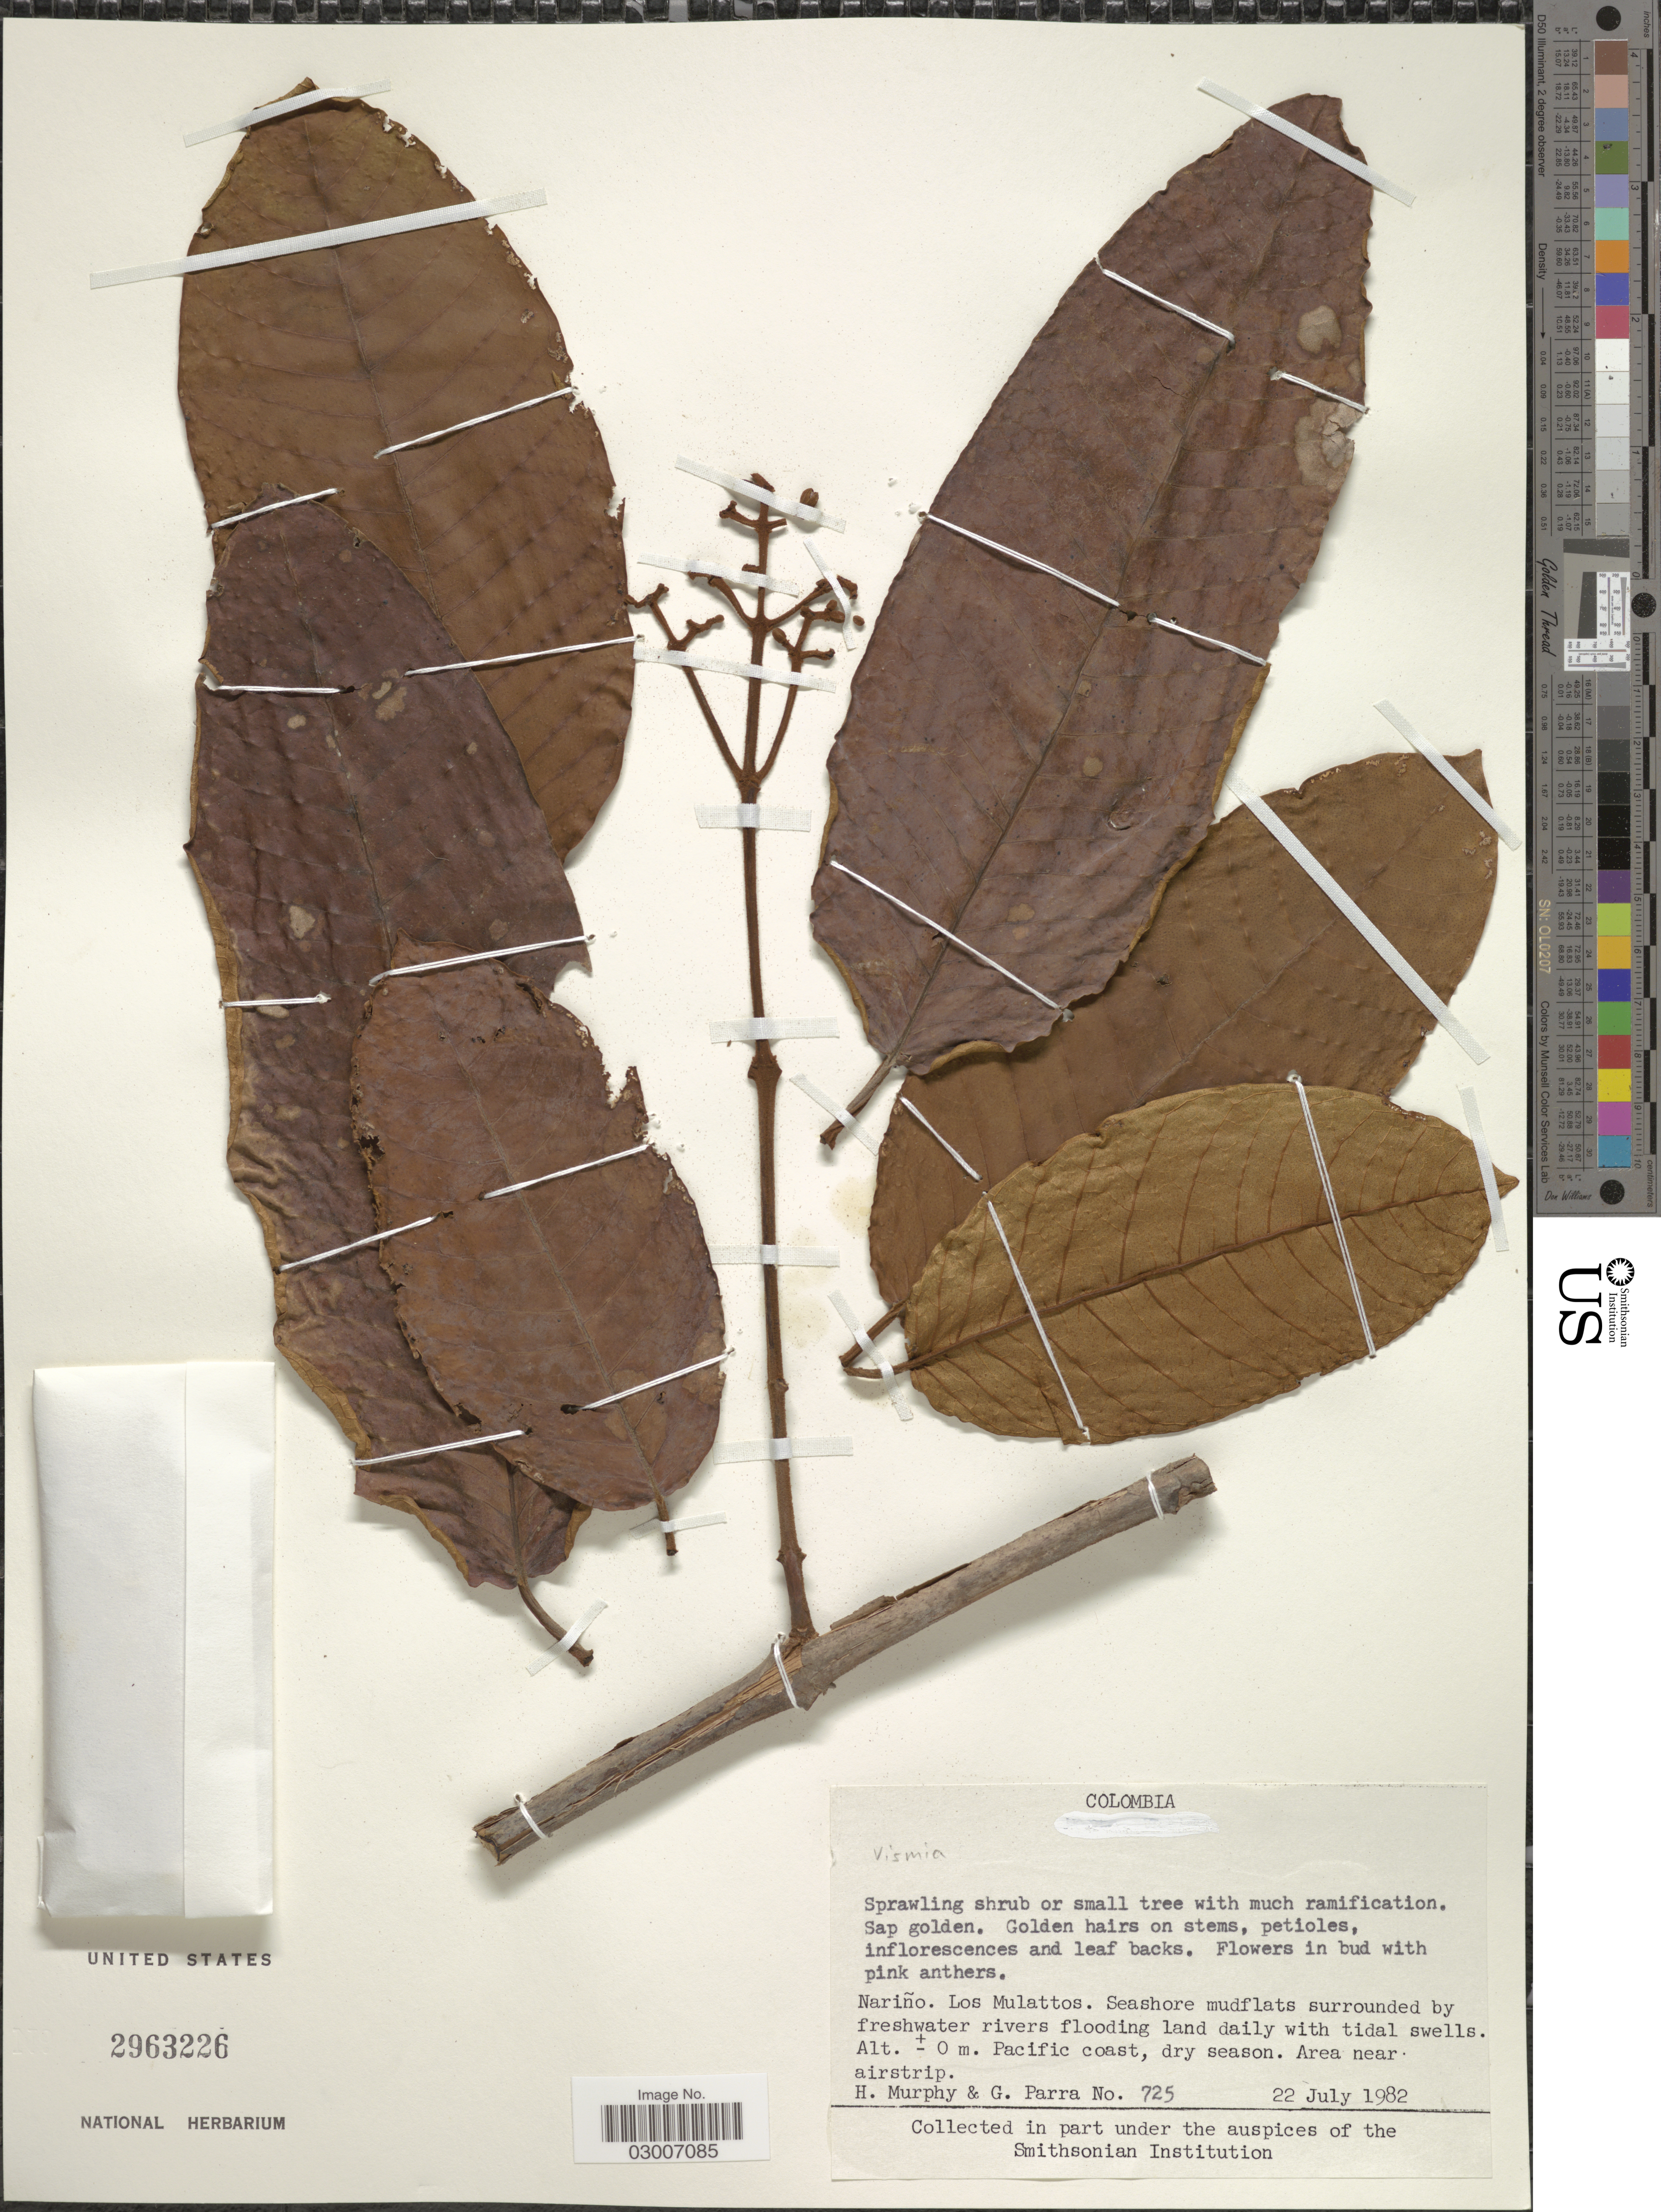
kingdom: Plantae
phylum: Tracheophyta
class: Magnoliopsida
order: Malpighiales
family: Hypericaceae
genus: Vismia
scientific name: Vismia sp.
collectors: H. Murphy & G. Parra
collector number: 725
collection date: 1982-07-22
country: Colombia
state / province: Nariño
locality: Los Mulattos.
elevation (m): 0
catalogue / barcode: US 2963226